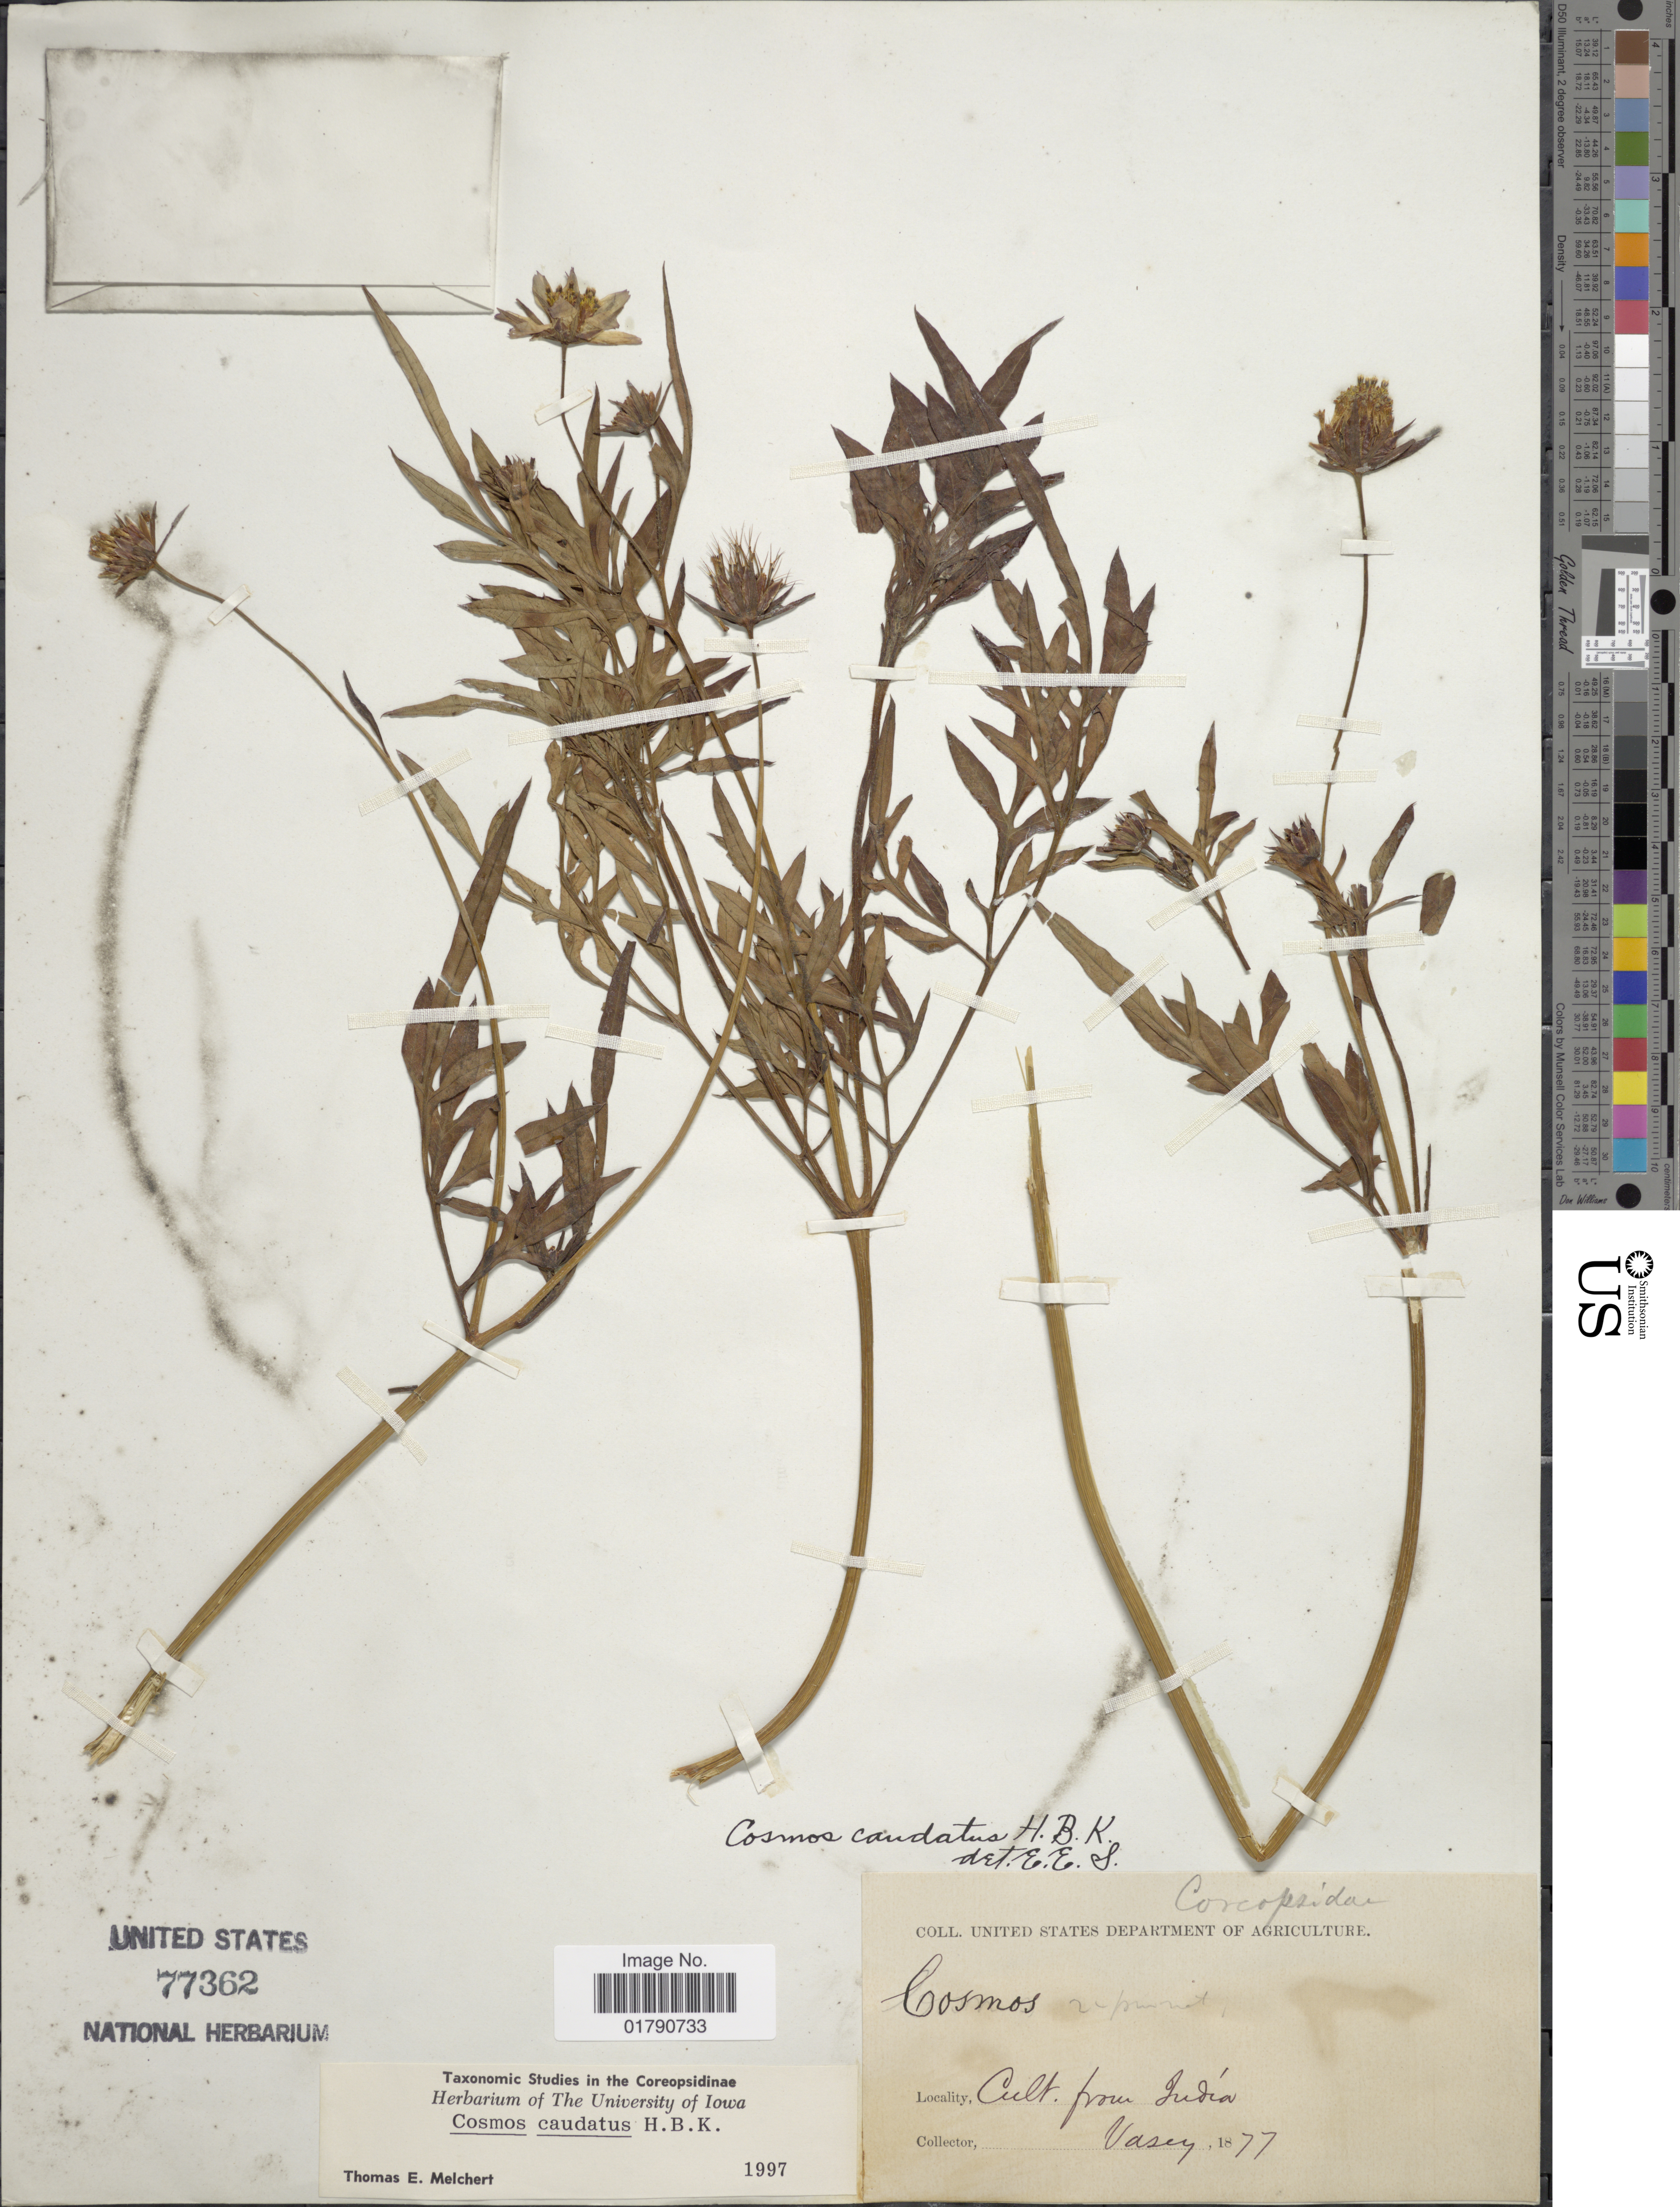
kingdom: Plantae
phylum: Tracheophyta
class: Magnoliopsida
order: Asterales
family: Asteraceae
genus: Cosmos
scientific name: Cosmos caudatus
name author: Kunth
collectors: Vasey, --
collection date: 1877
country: India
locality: Cult. from India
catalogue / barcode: US 77362